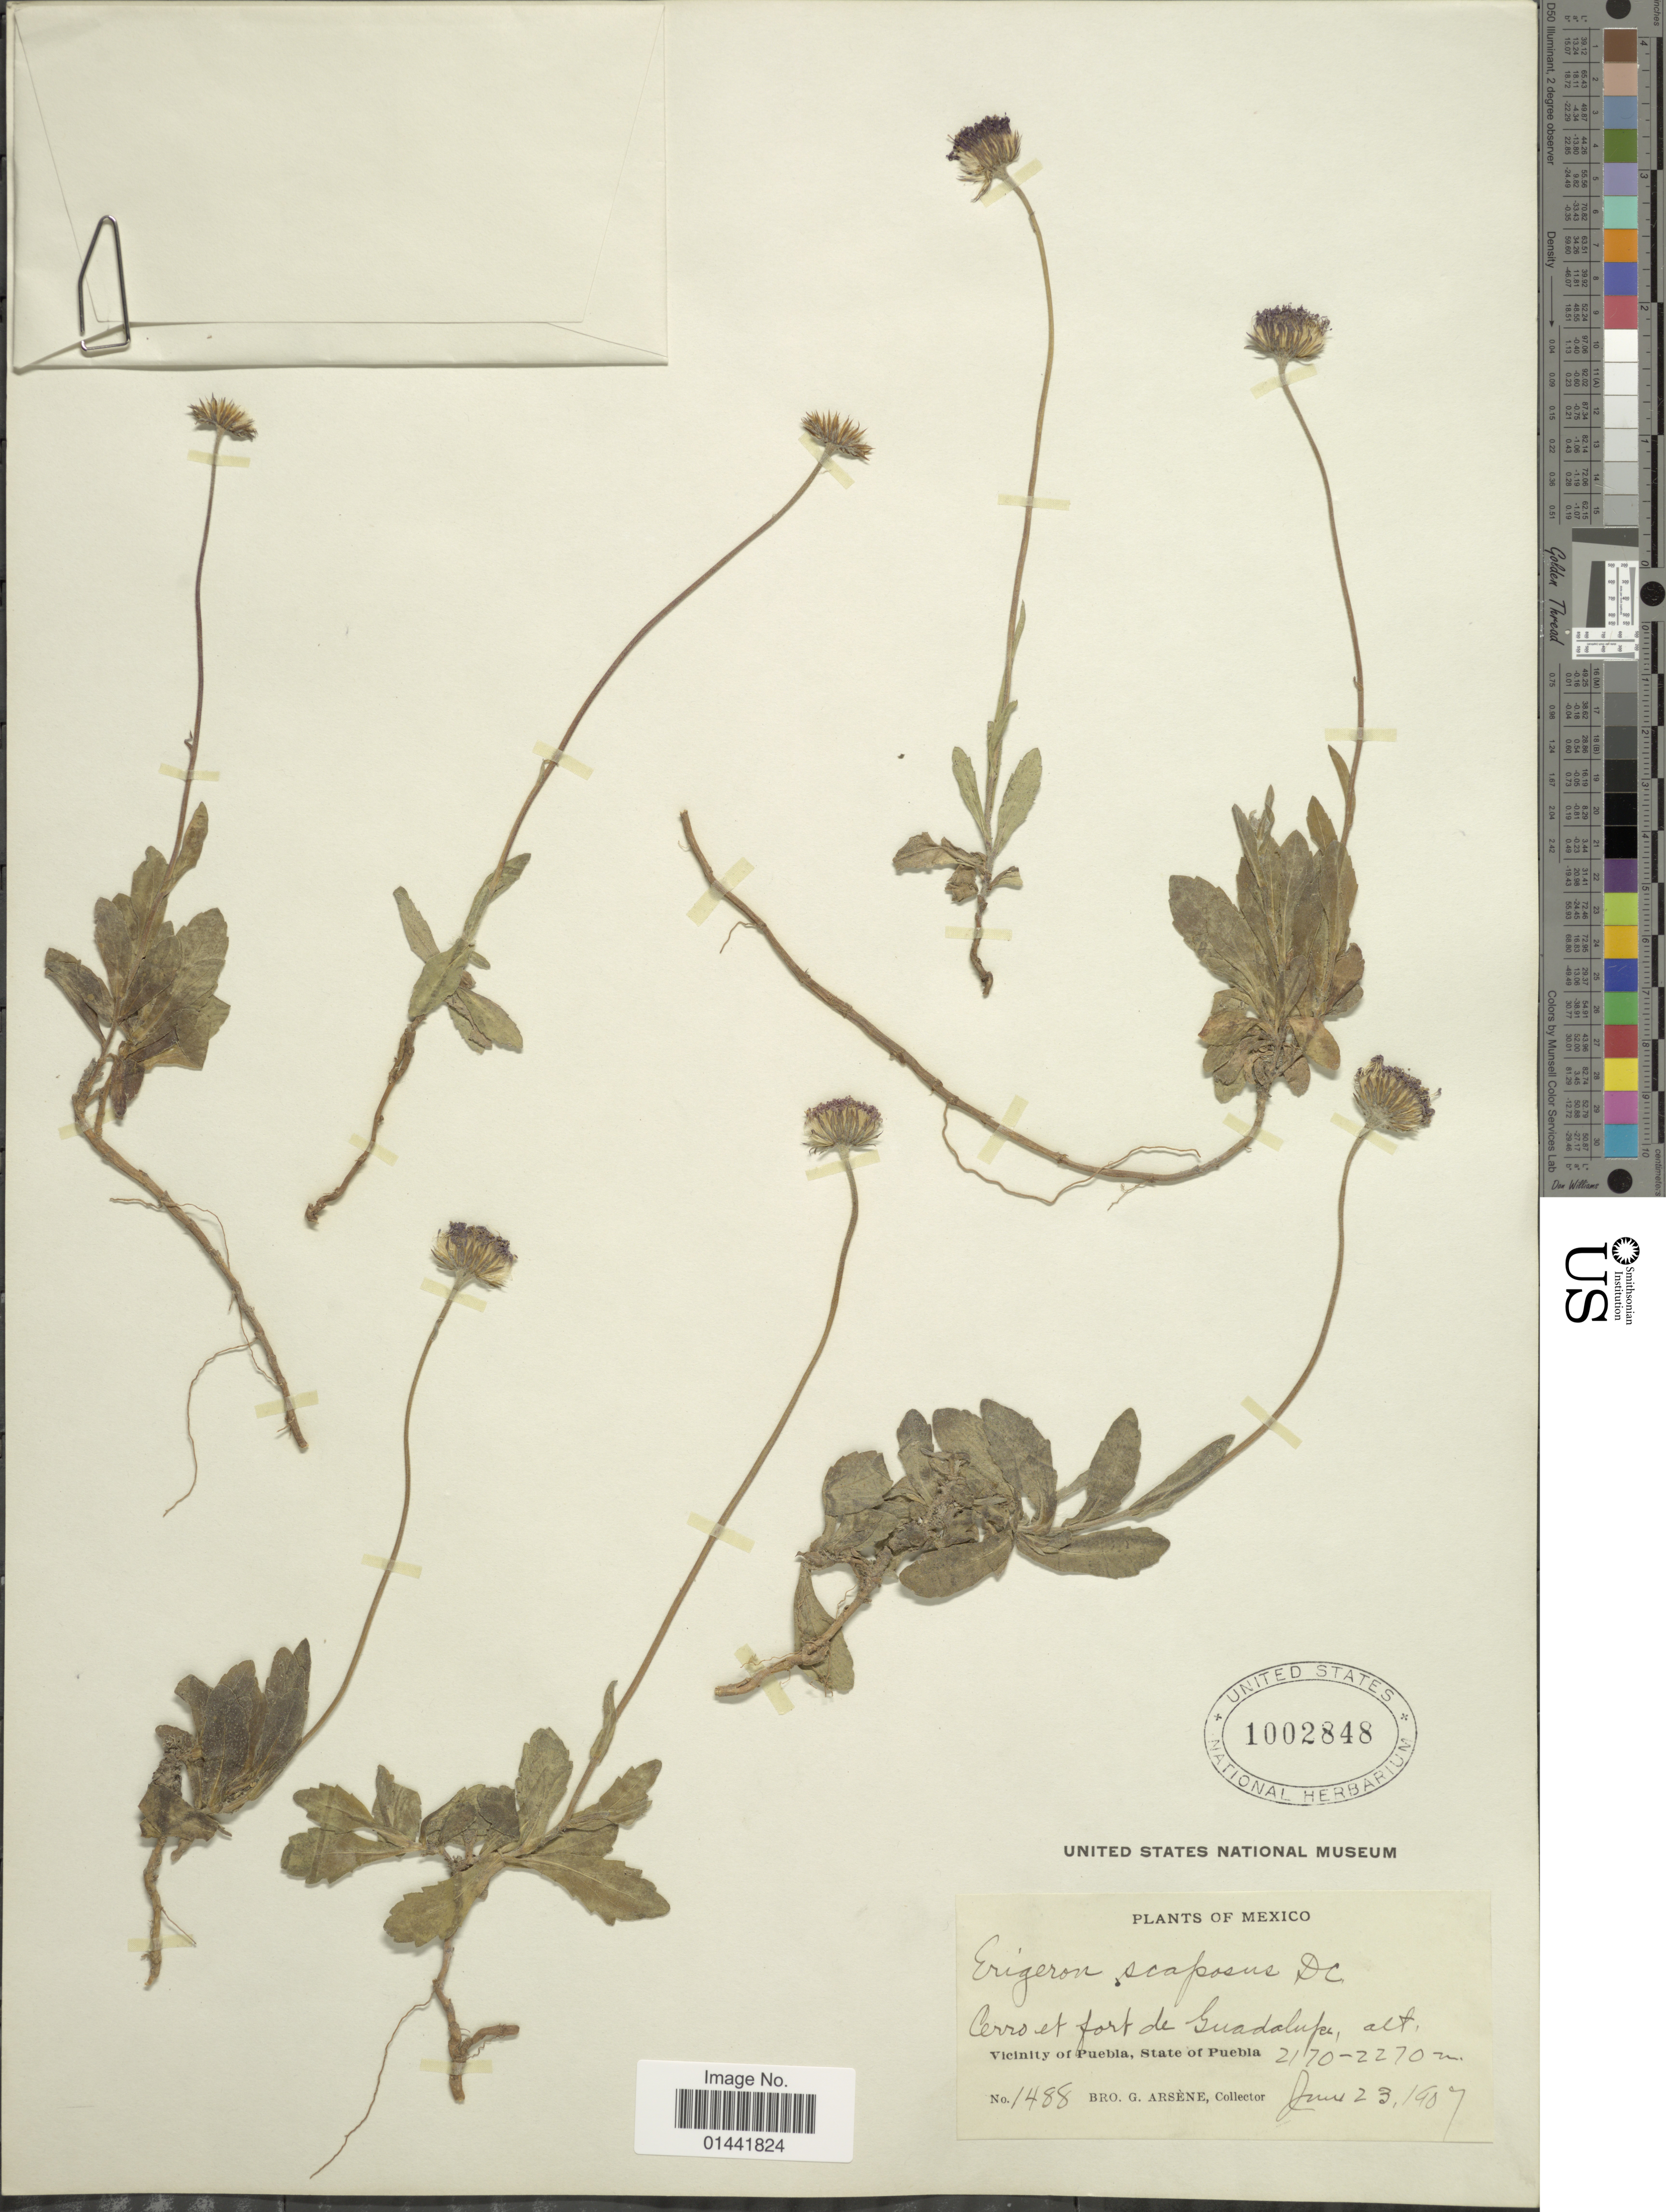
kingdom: Plantae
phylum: Tracheophyta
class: Magnoliopsida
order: Asterales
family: Asteraceae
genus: Erigeron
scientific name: Erigeron scaposus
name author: DC.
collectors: Bro. G. Arsène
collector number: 1488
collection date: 1907-06-23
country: Mexico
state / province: Puebla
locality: Cerro et fort de Guadalupe, Vicinity of Puebla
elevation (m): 2170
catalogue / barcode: US 1002848